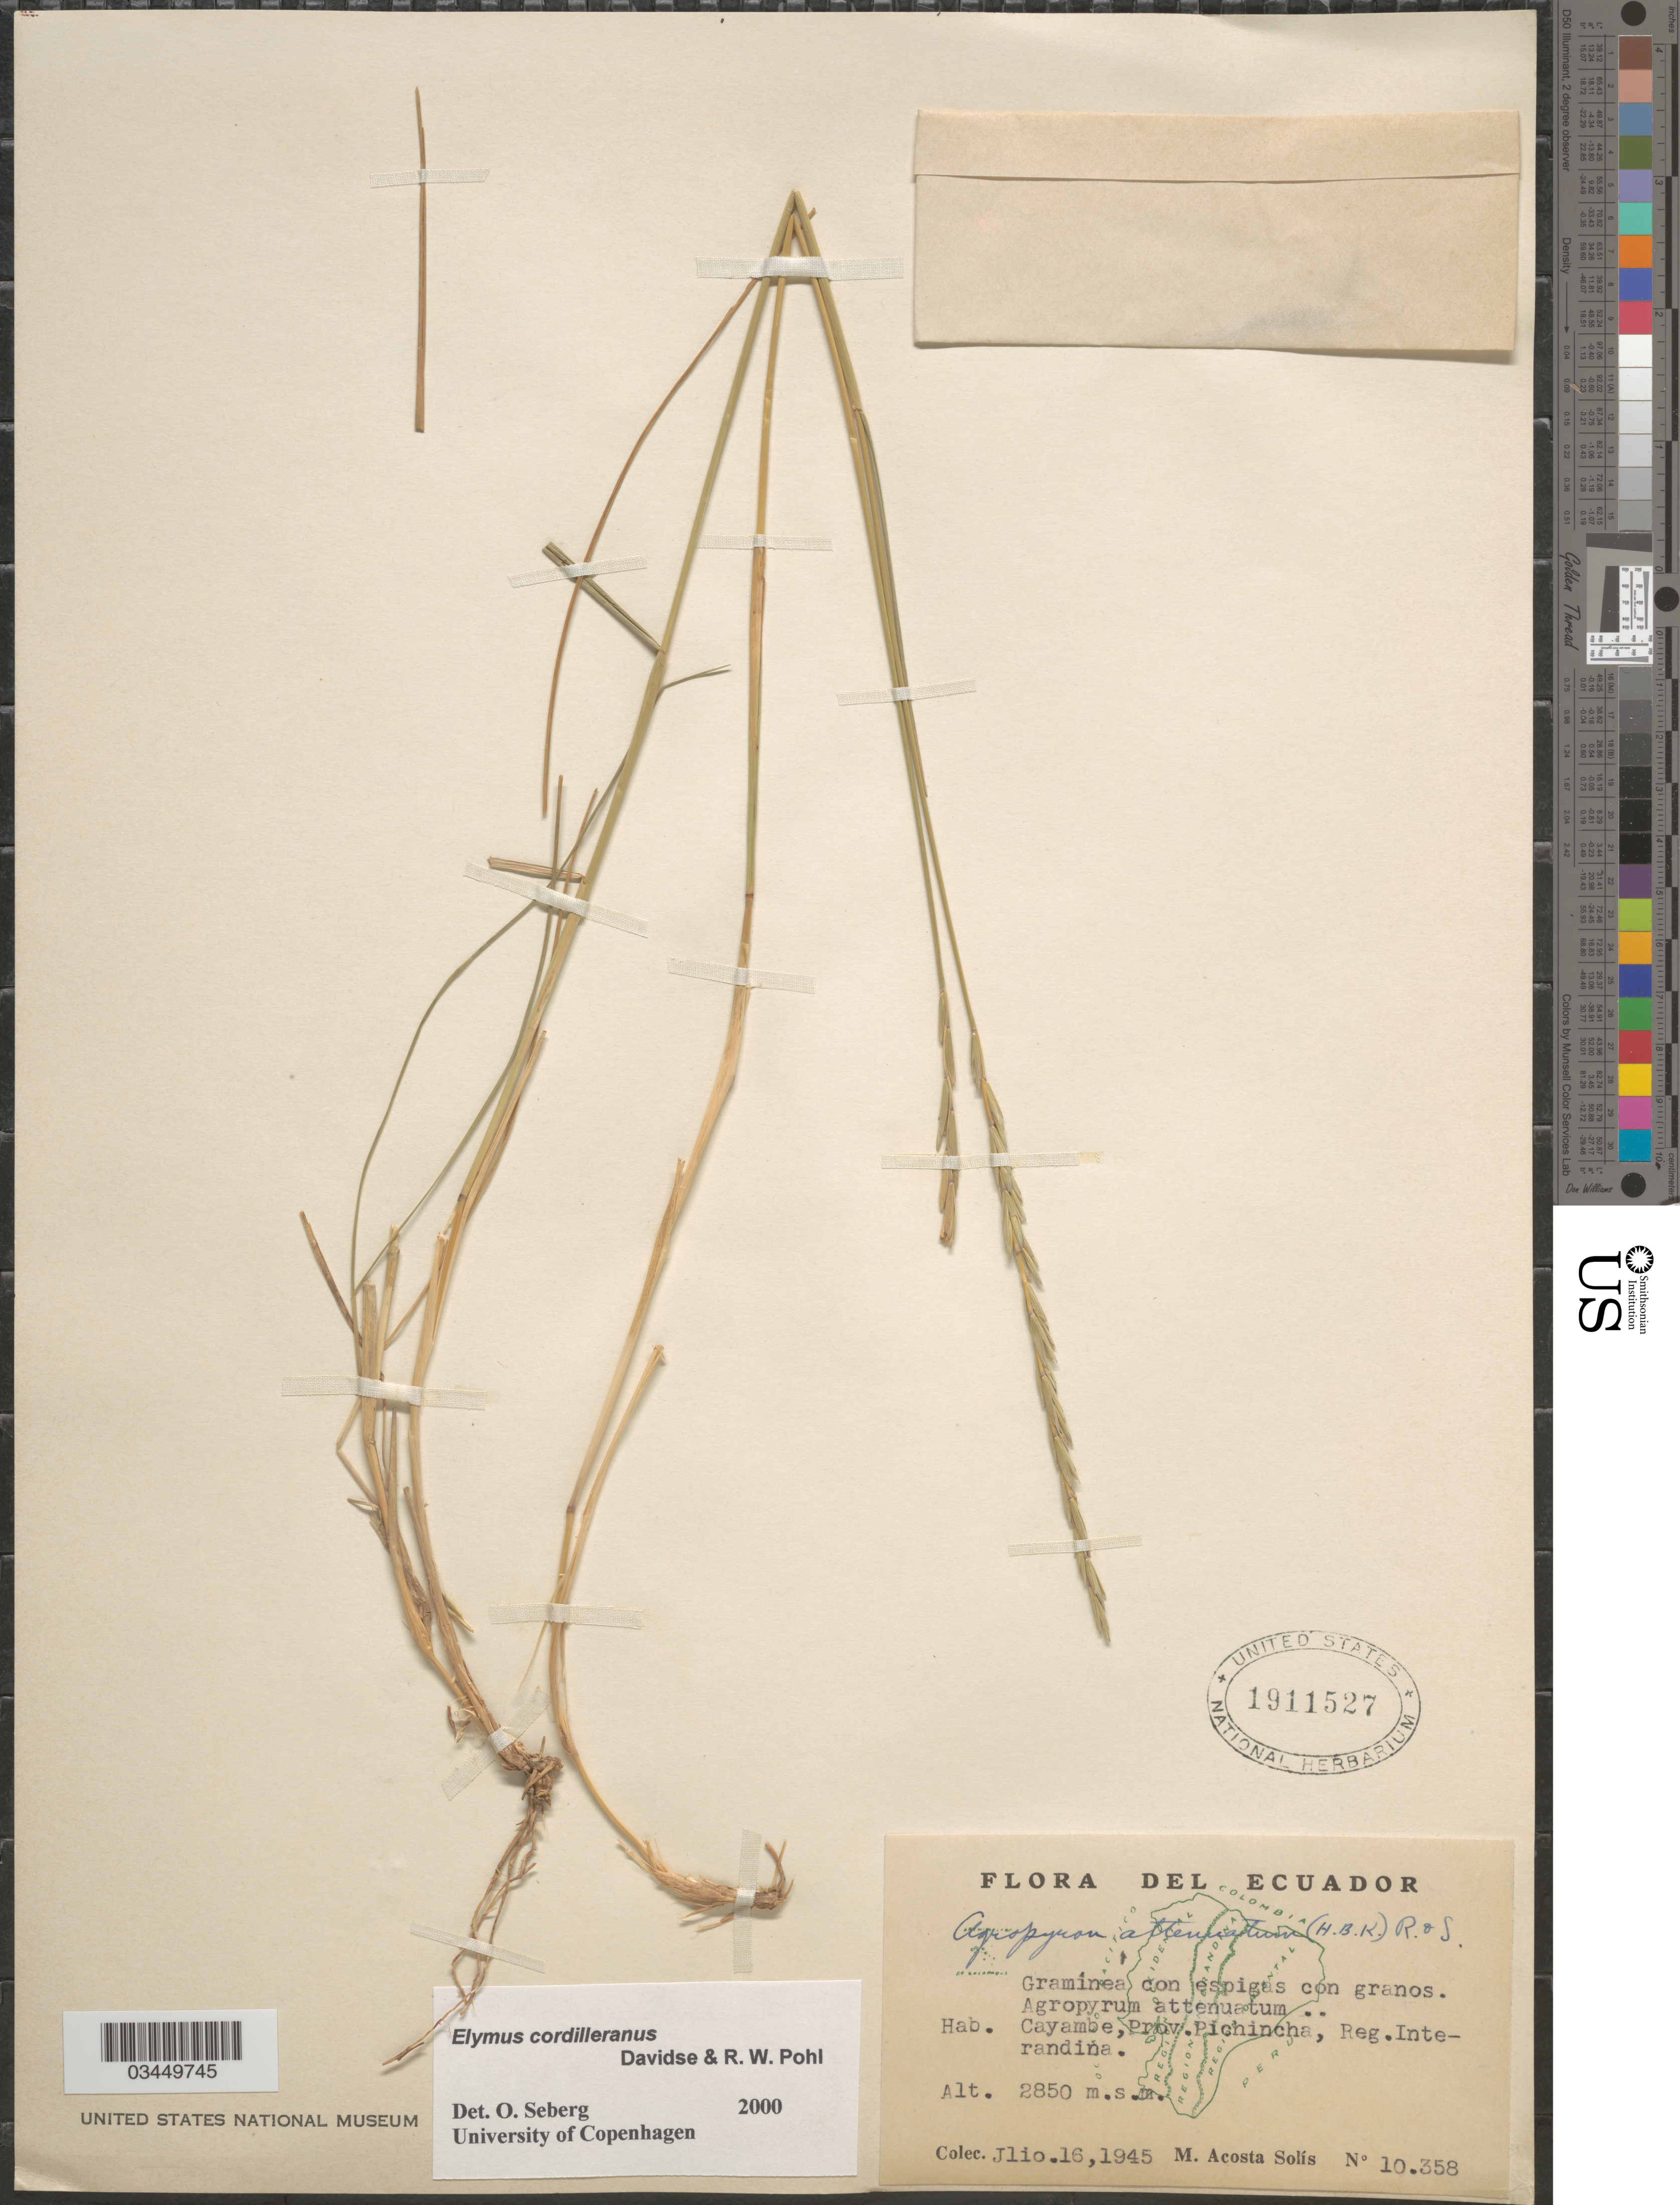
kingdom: Plantae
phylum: Tracheophyta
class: Liliopsida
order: Poales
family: Poaceae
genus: Elymus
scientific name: Elymus cordilleranus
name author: Davidse & R.W. Pohl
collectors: M. Acosta Solis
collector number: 10358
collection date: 1945-07-16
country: Ecuador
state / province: Pichincha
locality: Cayambe, Reg. Interandina.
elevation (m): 2850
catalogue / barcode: US 1911527